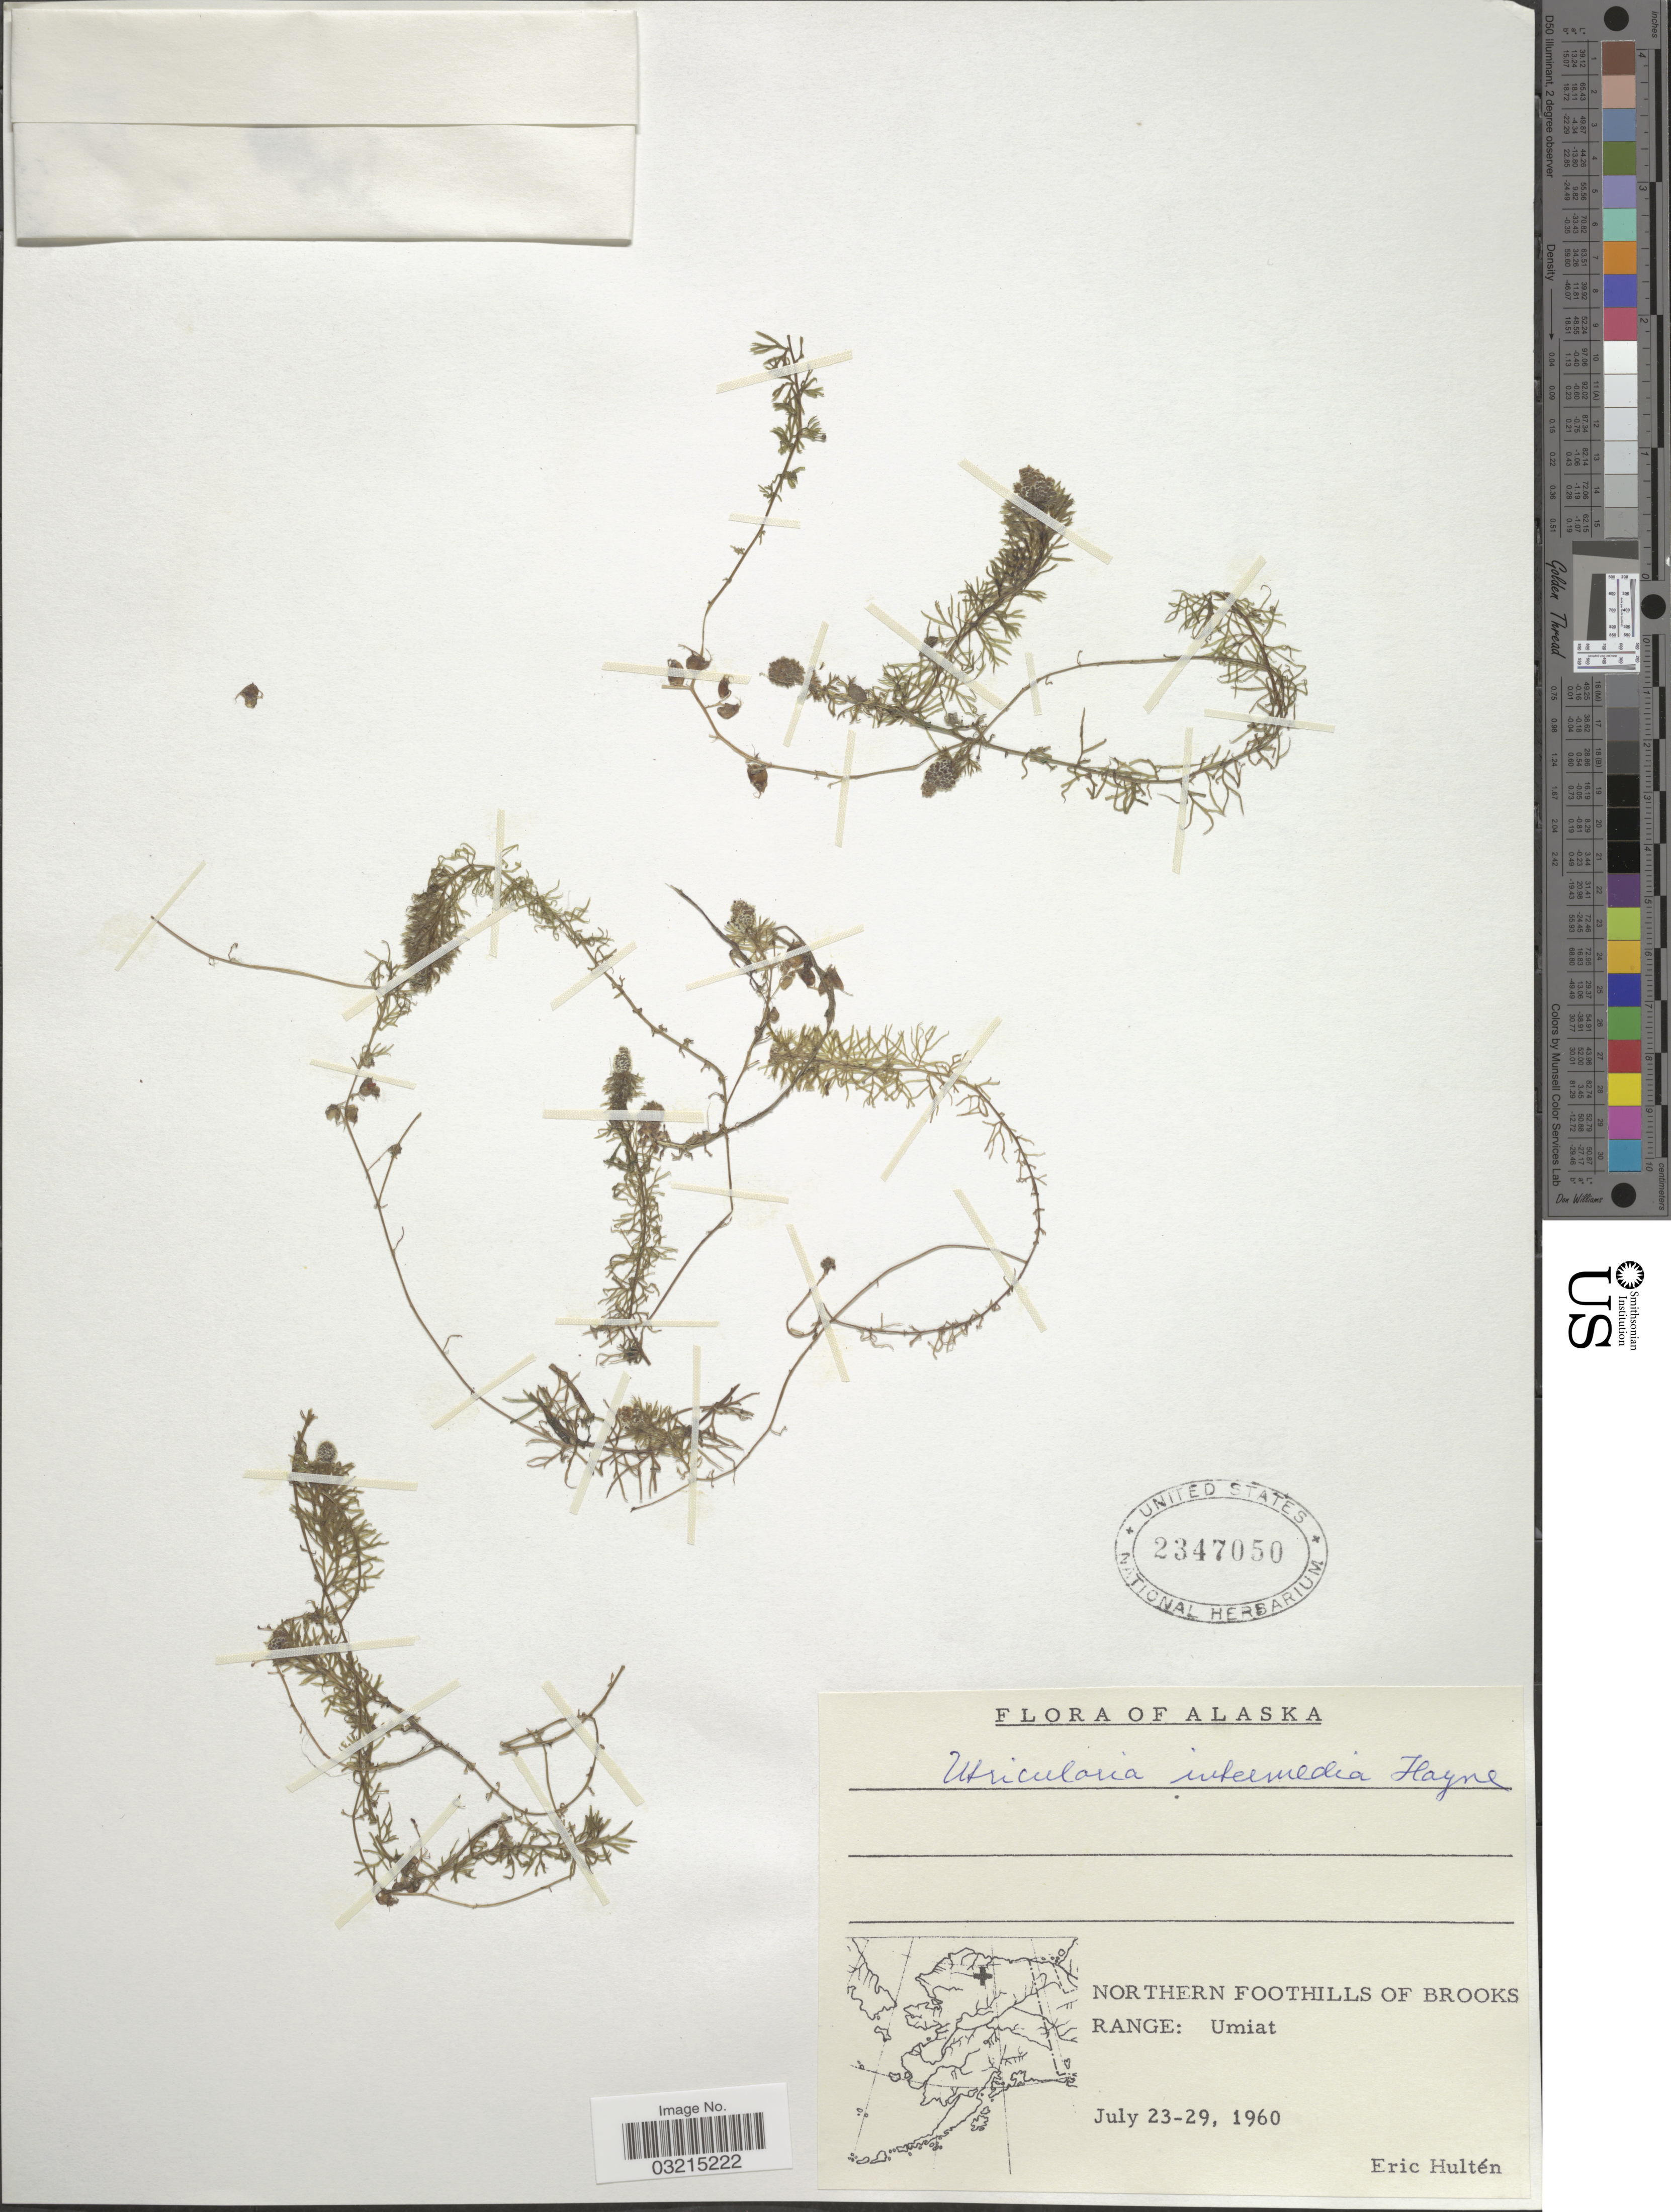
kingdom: Plantae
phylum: Tracheophyta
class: Magnoliopsida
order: Lamiales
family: Lentibulariaceae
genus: Utricularia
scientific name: Utricularia intermedia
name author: Hayne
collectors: E. G. Hultén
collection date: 1960-07-23/1960-07-29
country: United States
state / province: Alaska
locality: Northern Foothills of Brooks Range: Umiat.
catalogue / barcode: US 2347050